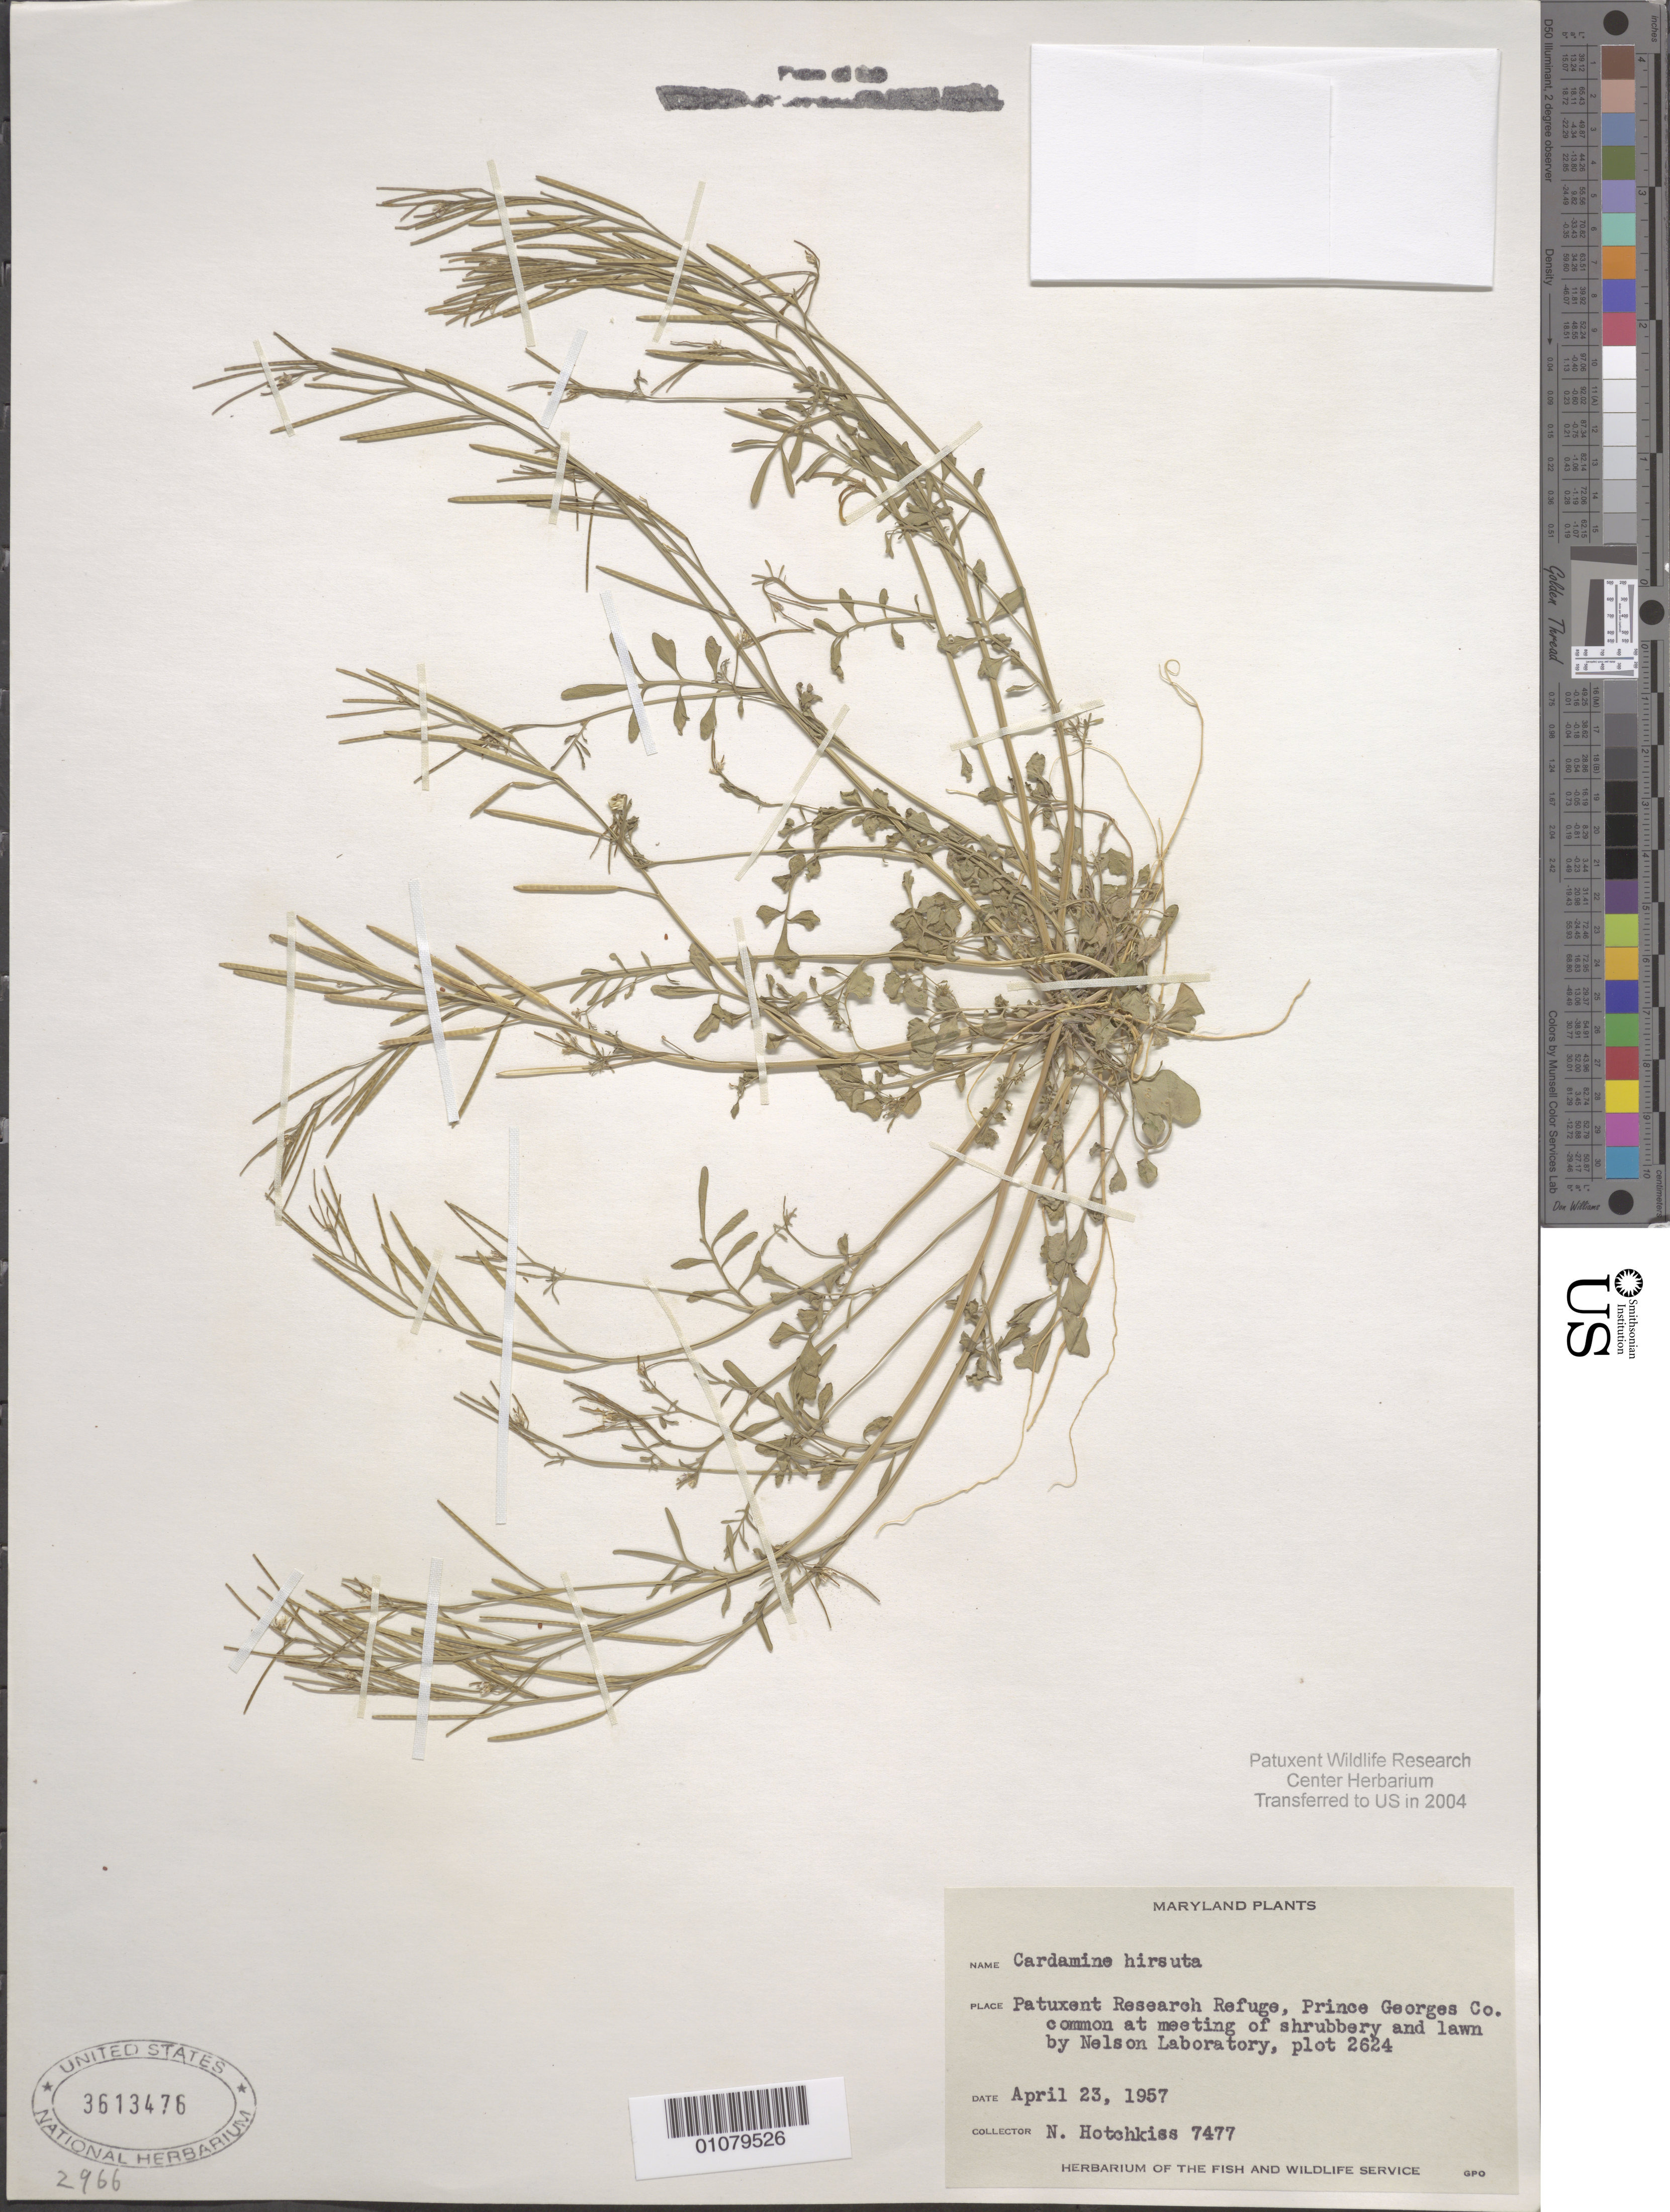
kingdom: Plantae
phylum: Tracheophyta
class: Magnoliopsida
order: Brassicales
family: Brassicaceae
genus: Cardamine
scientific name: Cardamine hirsuta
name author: L.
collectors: N. Hotchkiss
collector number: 7477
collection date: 1957-04-23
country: United States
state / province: Maryland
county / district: Prince George's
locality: Patuxent Wildlife Refuge. Plot 2624, by Nelson Laboratory.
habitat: Common at meeting of shrubbery and lawn.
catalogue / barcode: US 3613476